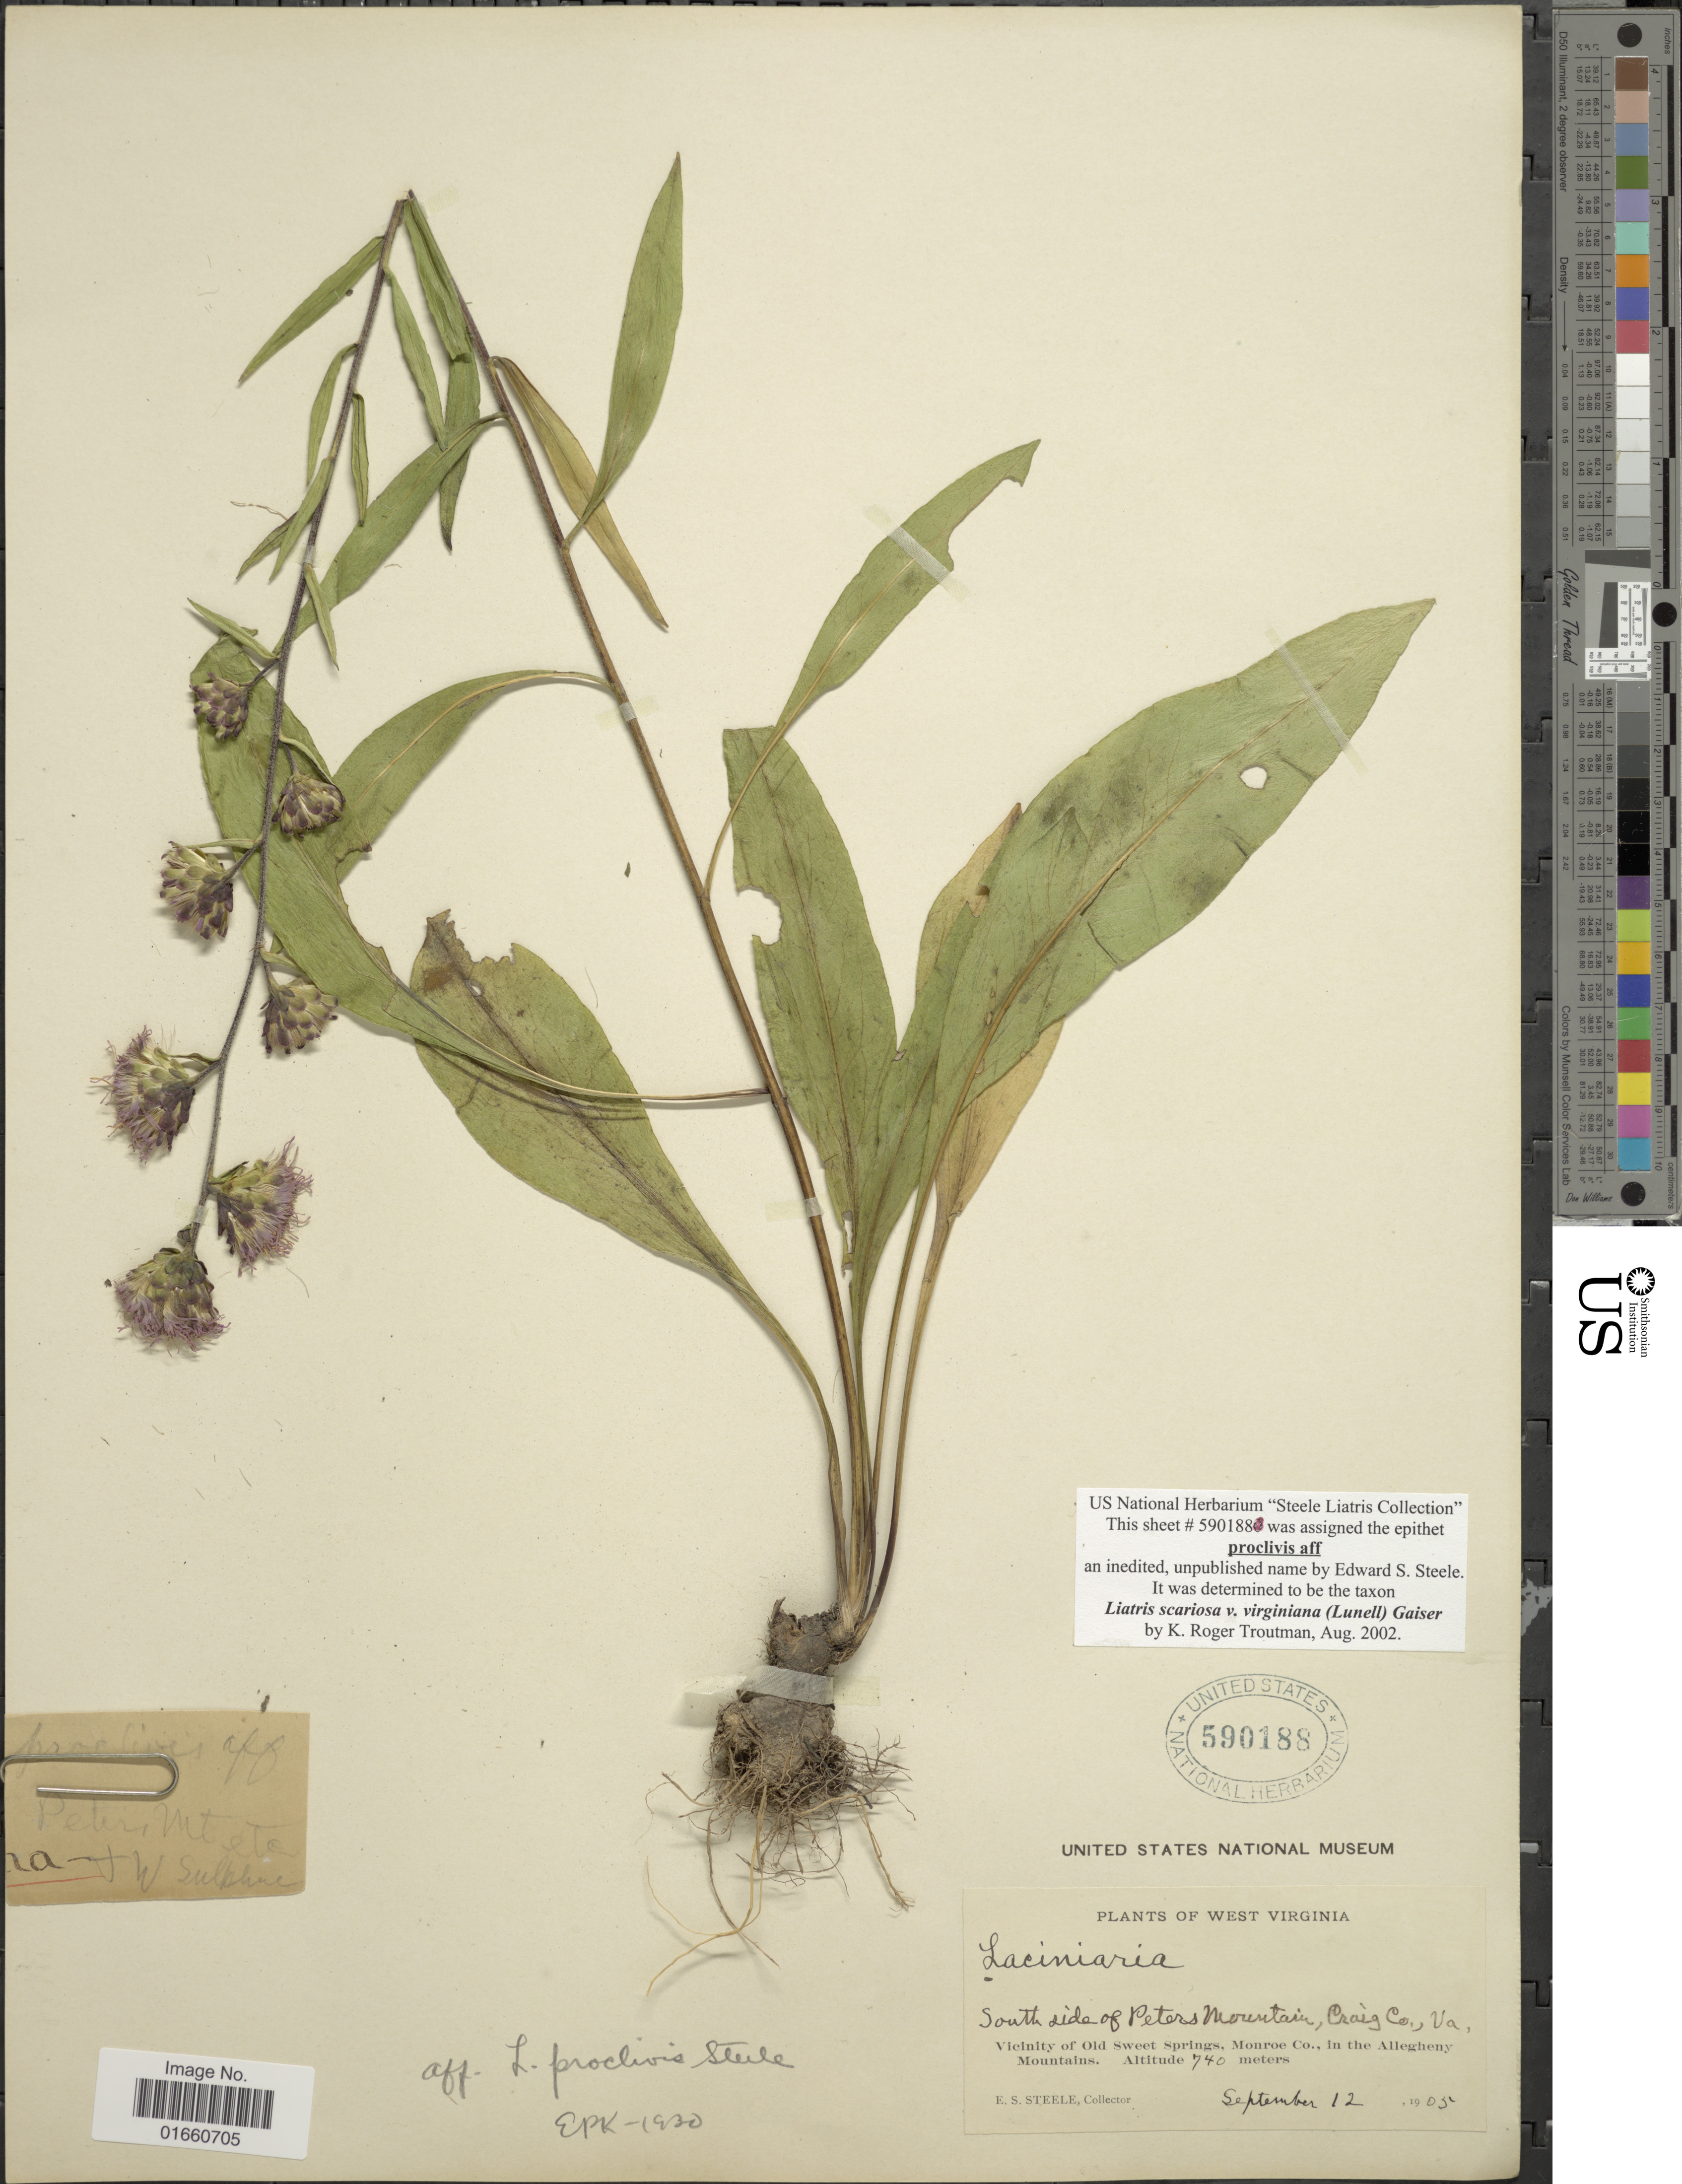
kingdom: Plantae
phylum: Tracheophyta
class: Magnoliopsida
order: Asterales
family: Asteraceae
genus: Liatris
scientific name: Liatris scariosa var. virginiana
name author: (Lunell) Gaiser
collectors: E. Steele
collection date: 1905-09-12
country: United States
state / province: Virginia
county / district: Craig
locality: South side of Peters Mountain, Craig Co. Vicinity of Old Sweet Springs, Monroe Co. in the Allegheny Mountains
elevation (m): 740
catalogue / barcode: US 590188